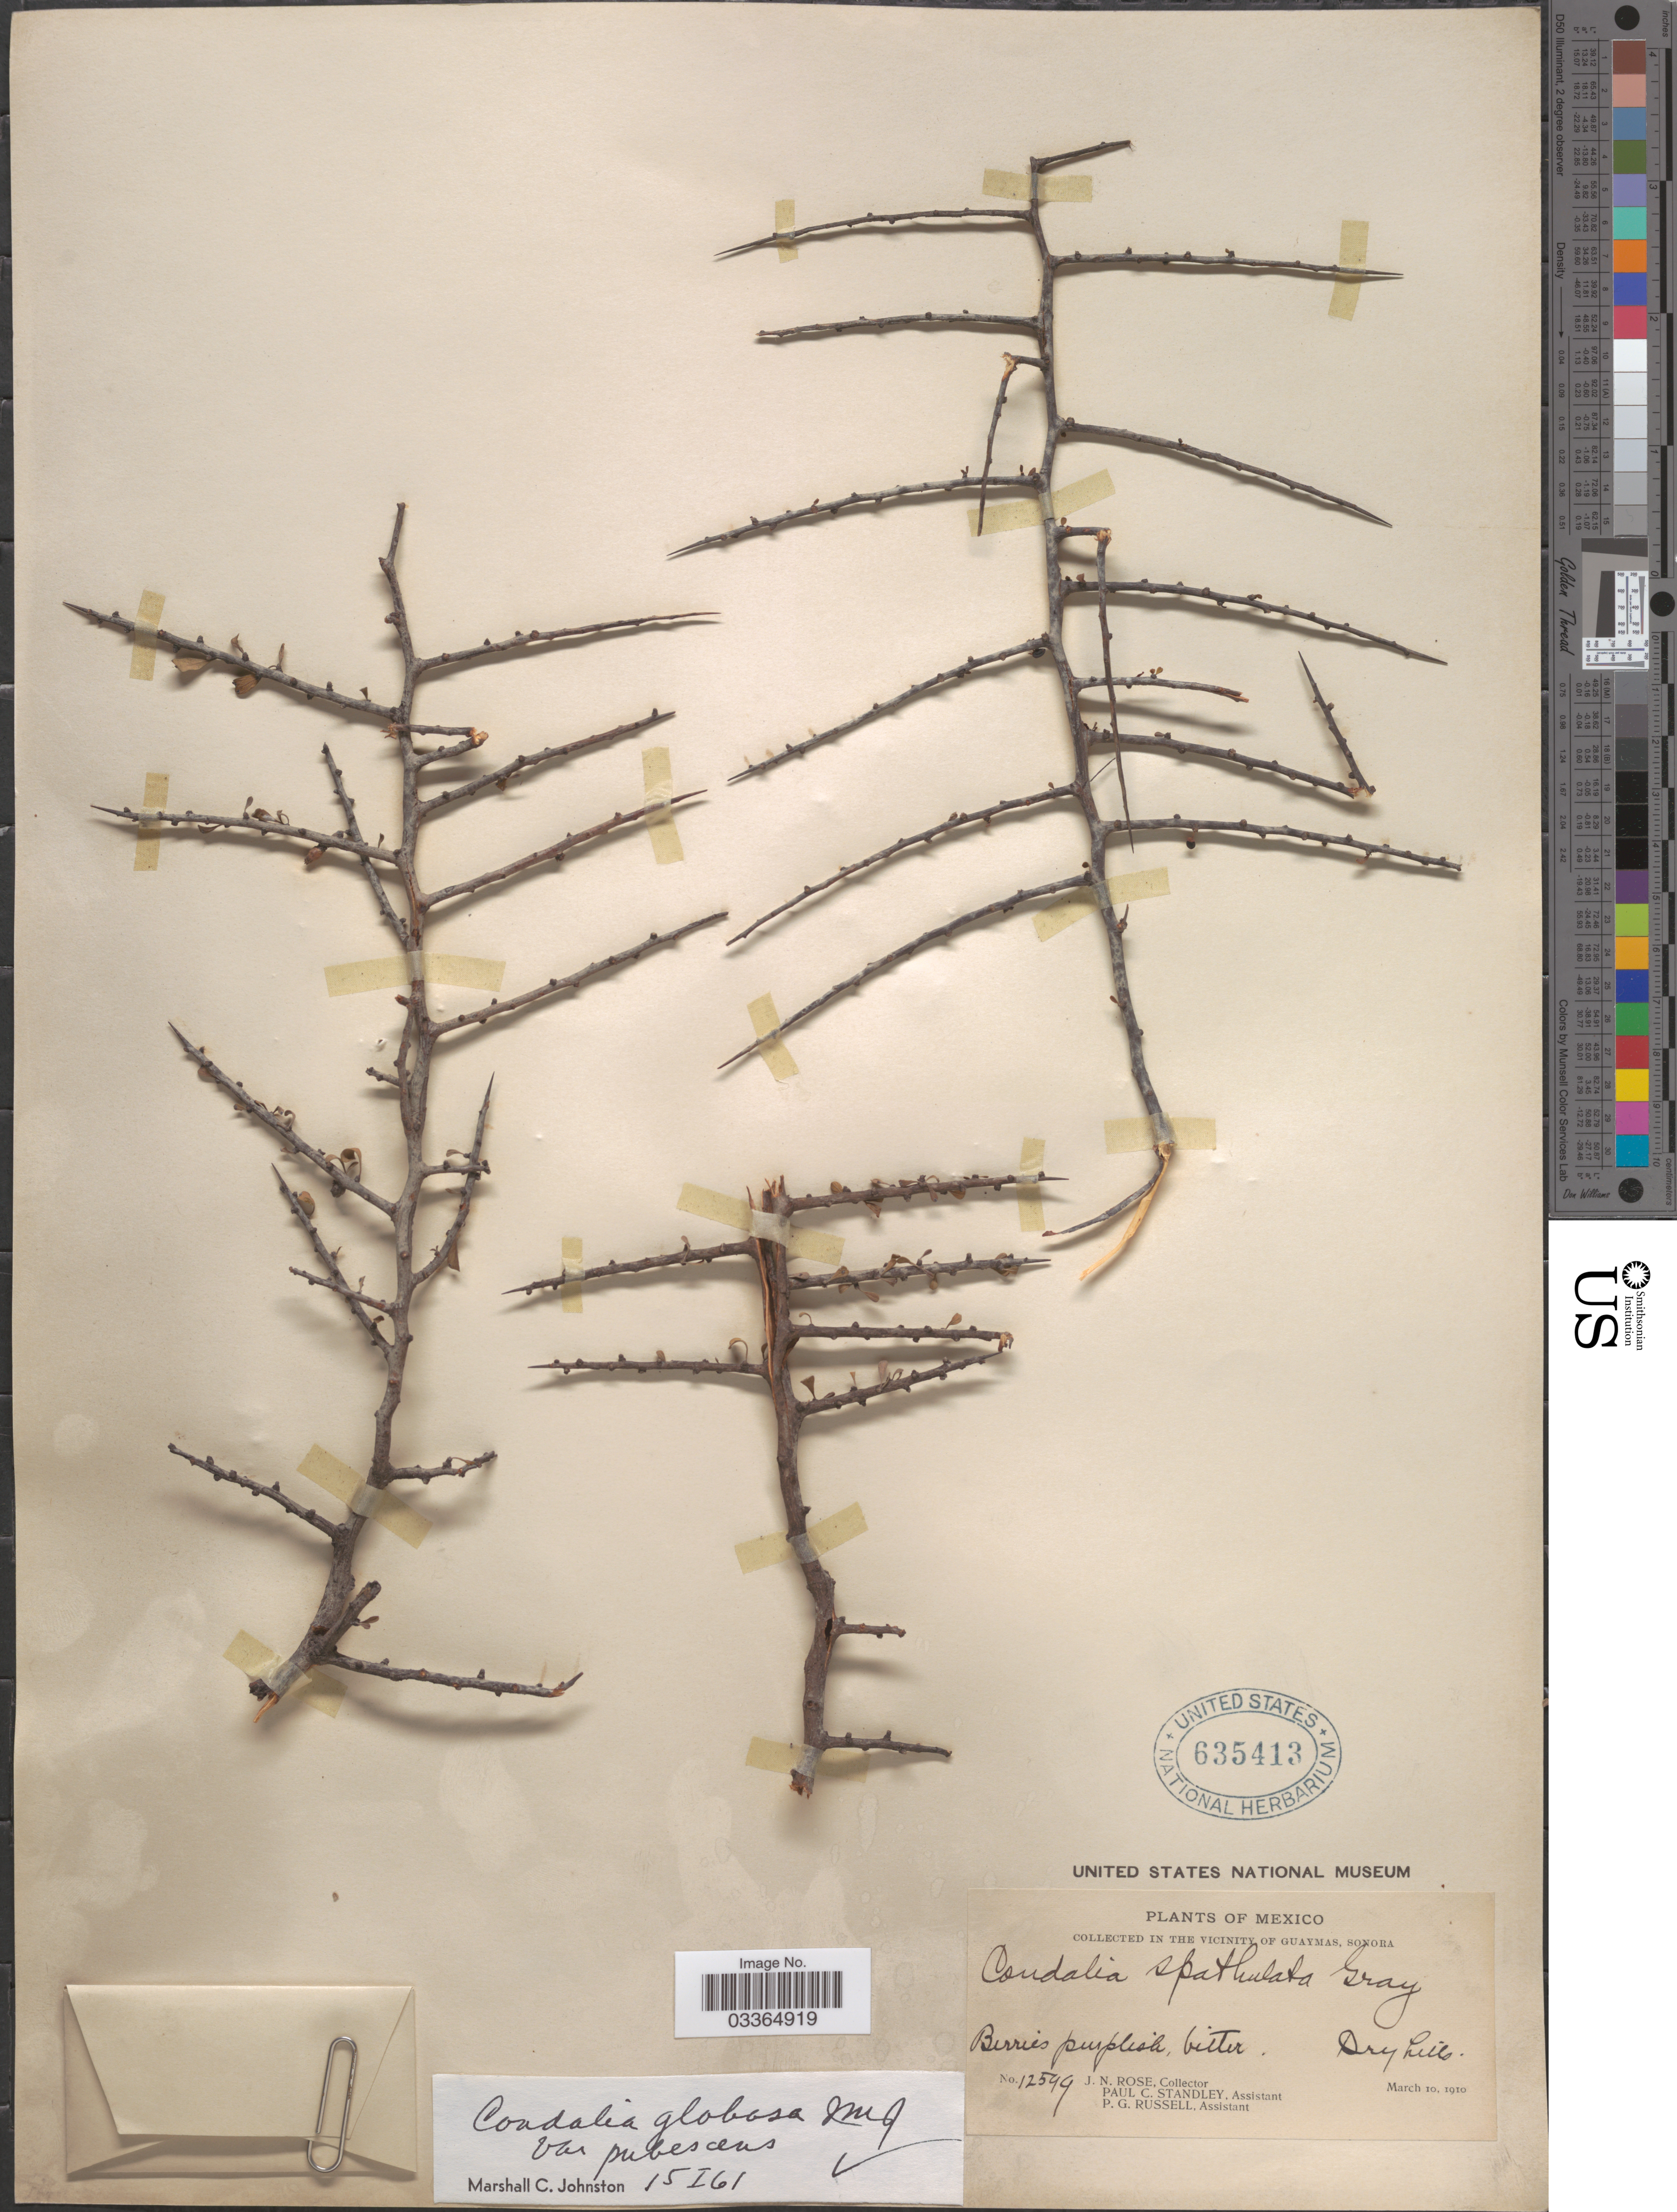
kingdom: Plantae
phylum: Tracheophyta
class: Magnoliopsida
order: Rosales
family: Rhamnaceae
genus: Condalia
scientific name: Condalia globosa var. pubescens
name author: I.M. Johnst.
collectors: J. N. Rose, P. C. Standley & P. G. Russell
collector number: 12599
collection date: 1910-03-10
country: Mexico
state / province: Sonora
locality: In the vicinity of Guaymas.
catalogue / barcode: US 635413